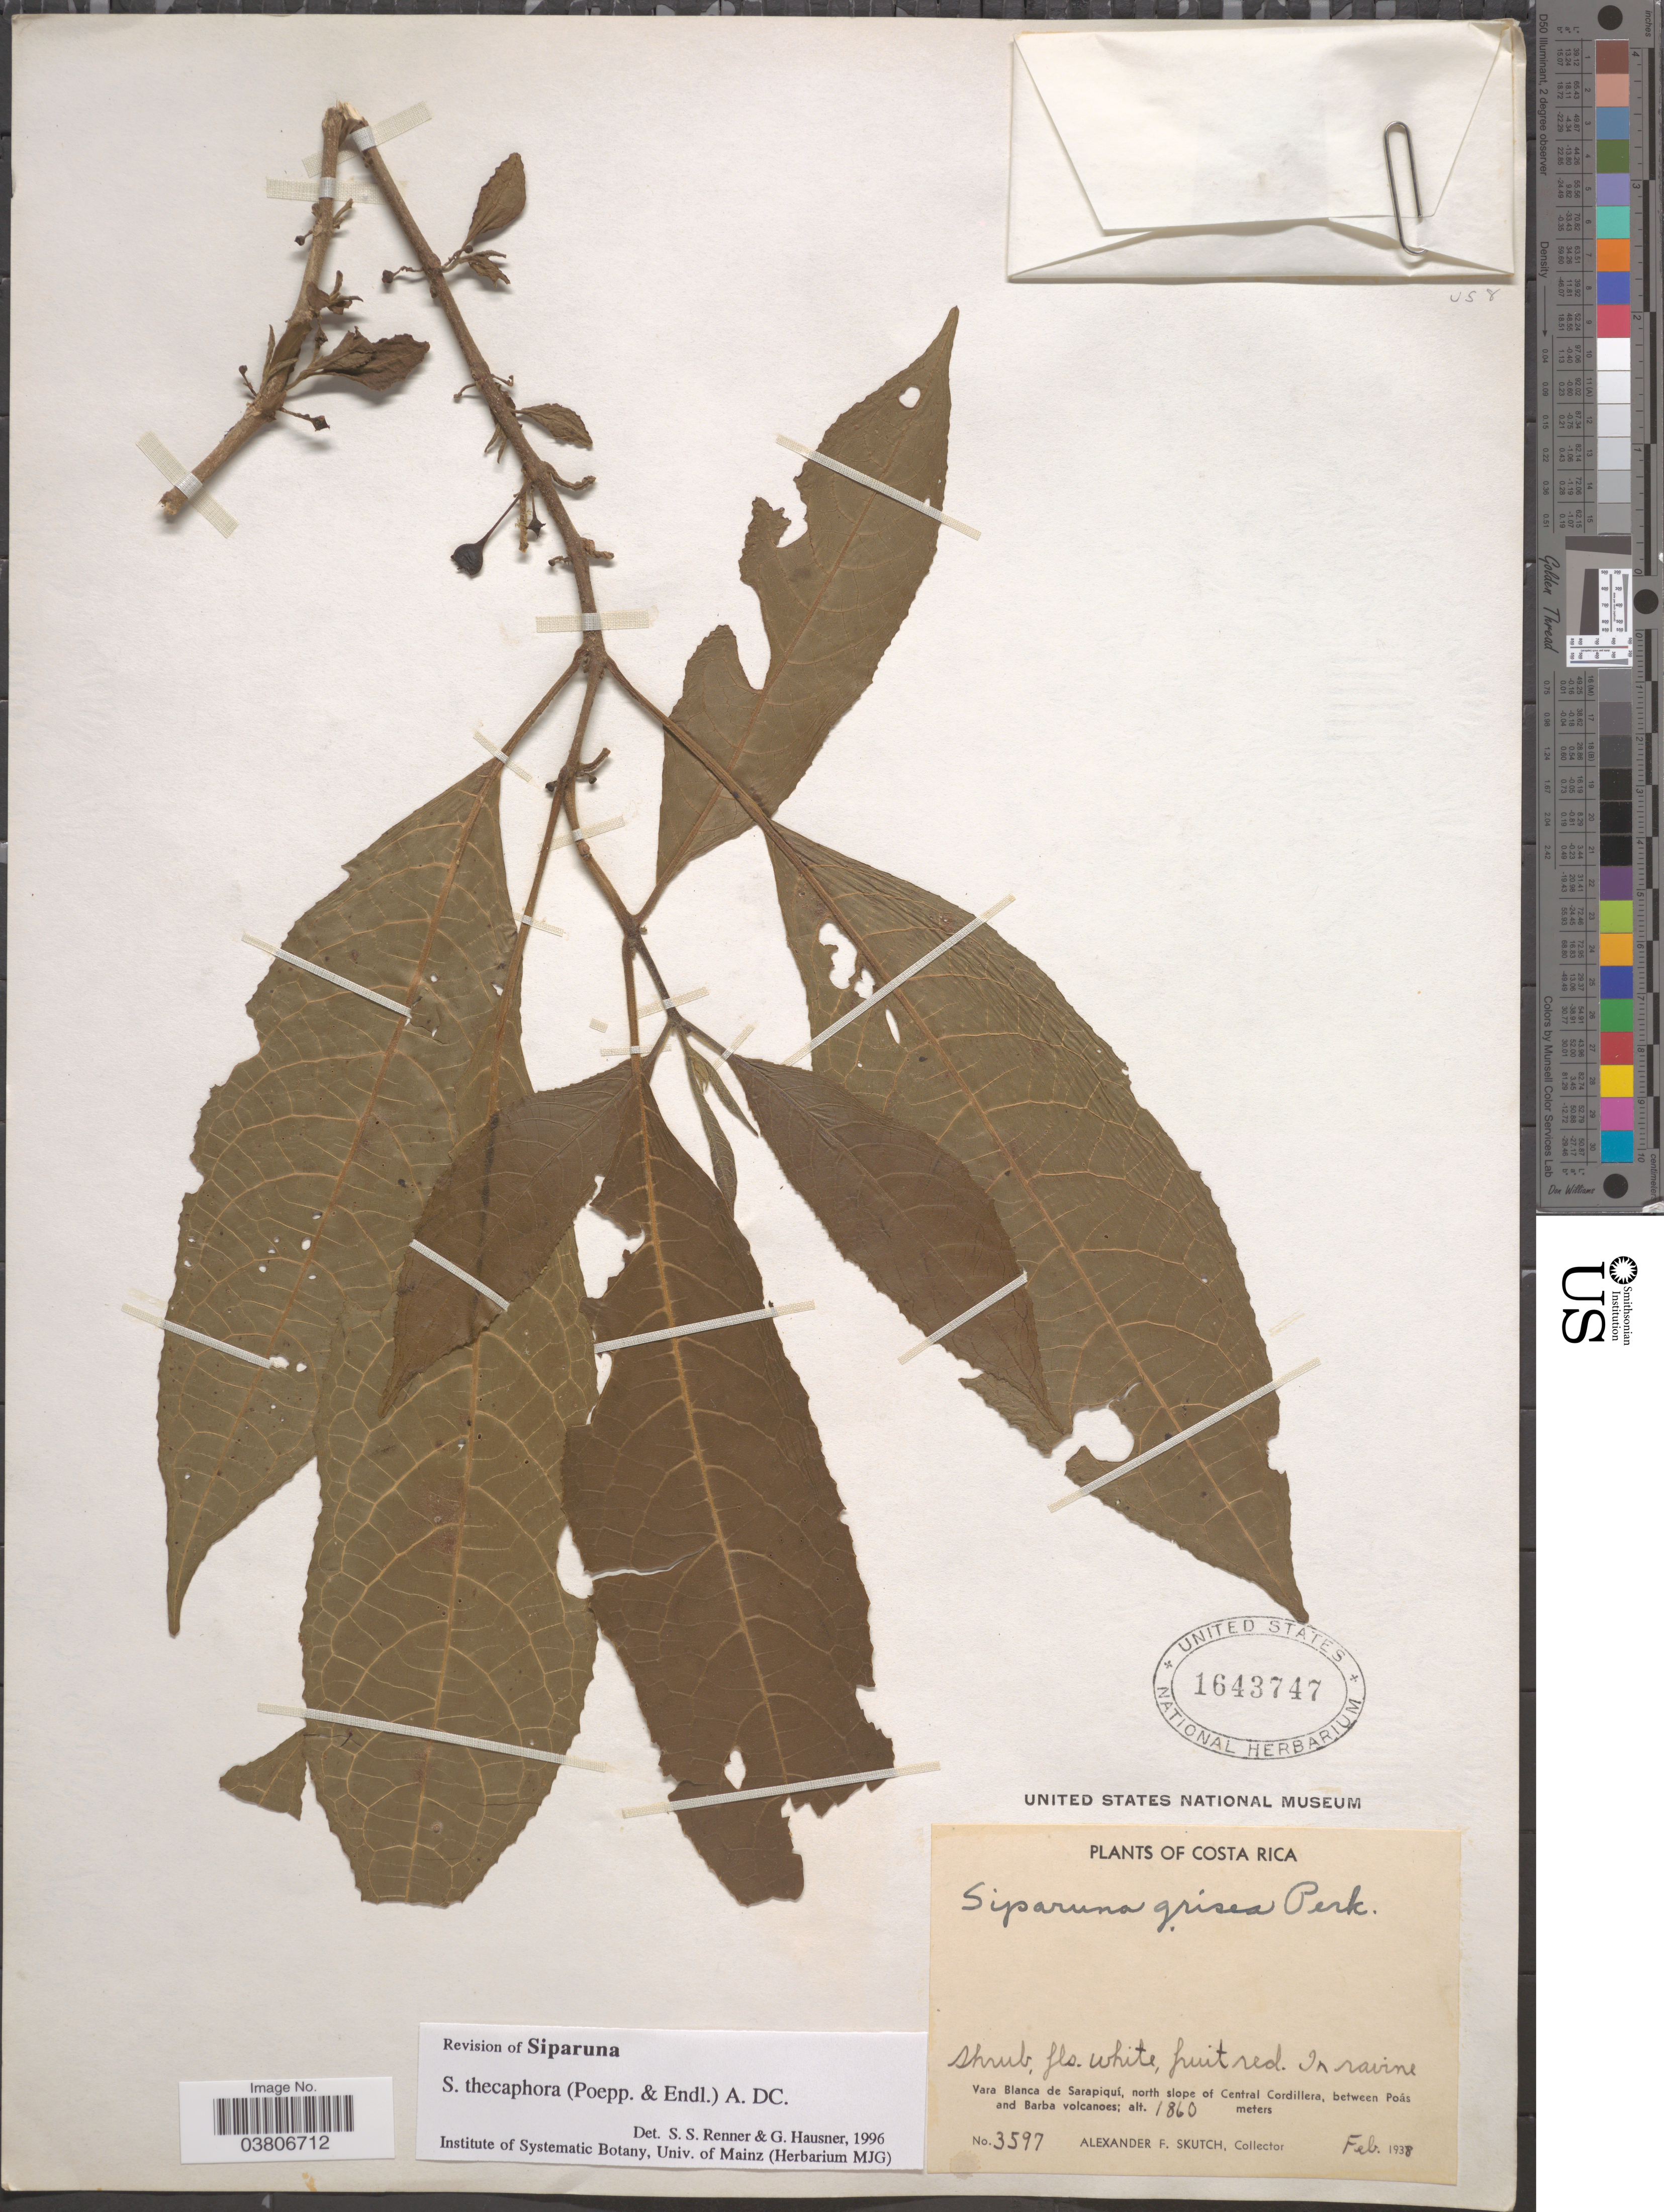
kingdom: Plantae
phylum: Tracheophyta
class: Magnoliopsida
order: Laurales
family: Siparunaceae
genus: Siparuna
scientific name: Siparuna thecaphora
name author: (Poepp. & Endl.) A. DC.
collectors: A. F. Skutch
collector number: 3597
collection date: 1938-02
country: Costa Rica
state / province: San José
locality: Vara Blanca de Sarapiquí, north slope of Central Cordillera, between Poás and Barba volcanoes.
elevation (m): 1860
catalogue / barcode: US 1643747